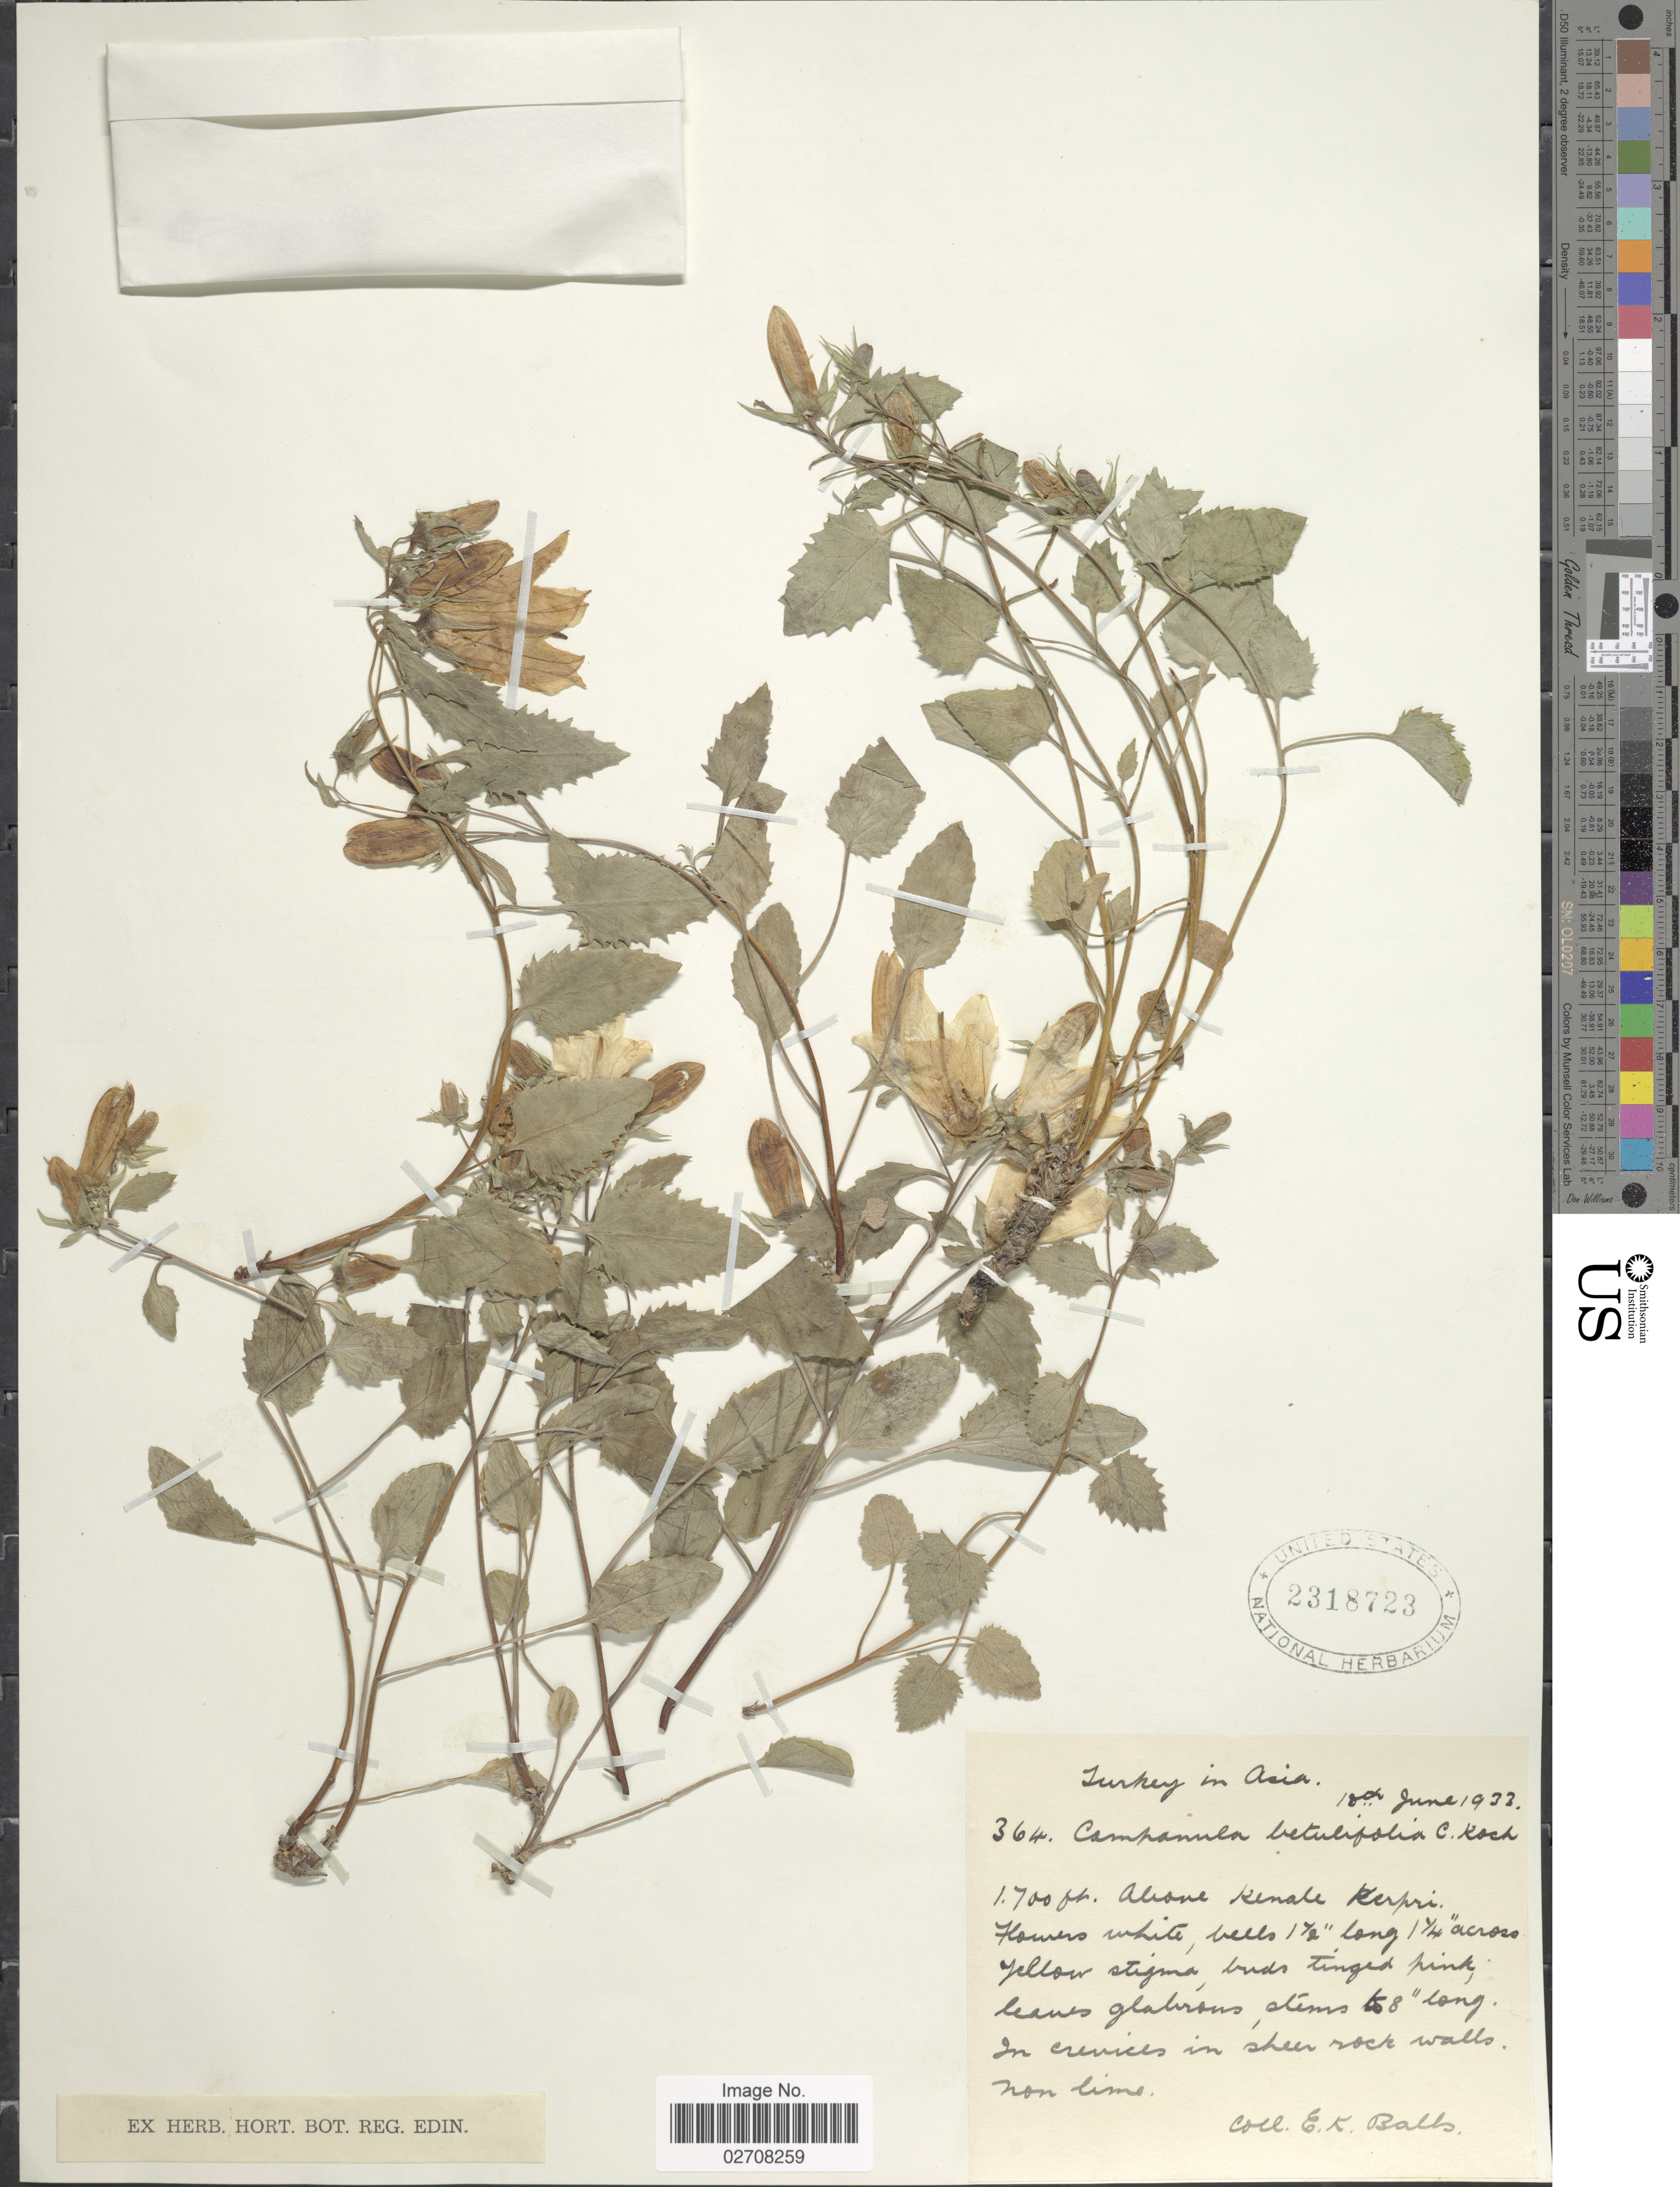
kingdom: Plantae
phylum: Tracheophyta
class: Magnoliopsida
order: Asterales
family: Campanulaceae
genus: Campanula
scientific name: Campanula betulifolia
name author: K. Koch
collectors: E. K. Balls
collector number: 364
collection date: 1933-06-18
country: Turkey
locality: Turkey in Asia. Ahone Kenale Kerpri.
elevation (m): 518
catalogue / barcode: US 2318723